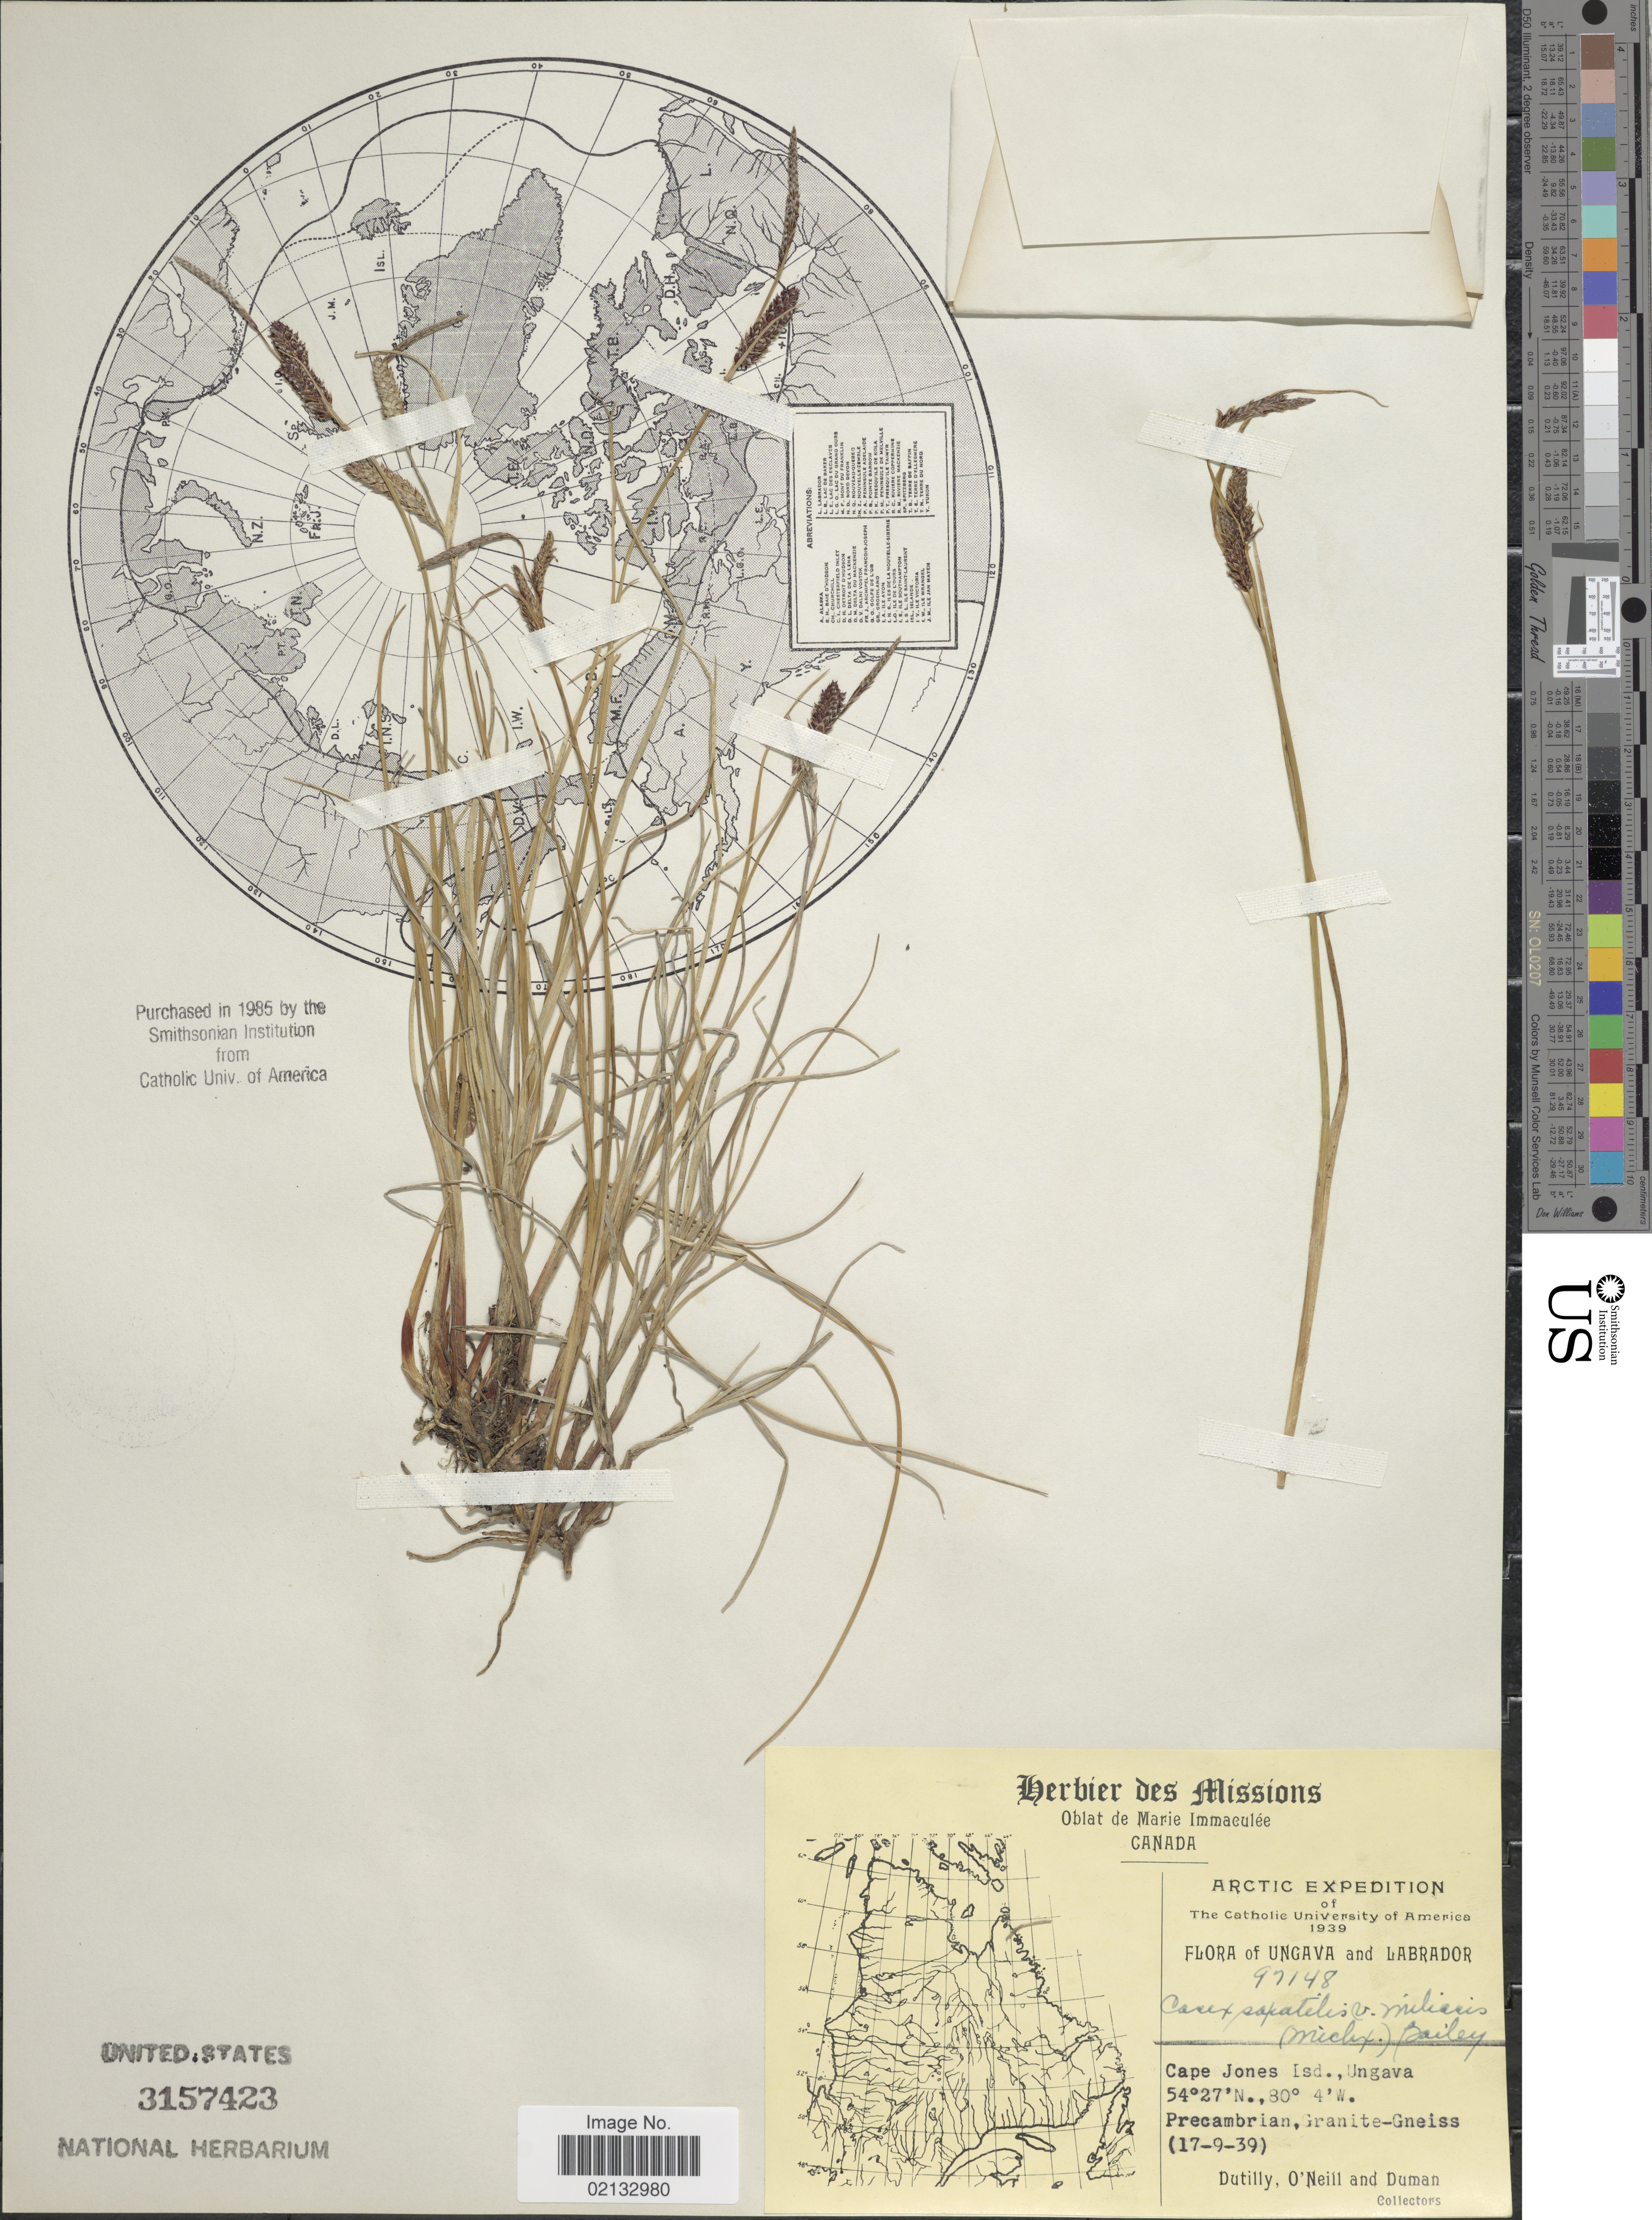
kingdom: Plantae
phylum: Tracheophyta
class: Liliopsida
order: Poales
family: Cyperaceae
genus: Carex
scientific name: Carex saxatilis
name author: L.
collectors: -. Dutilly, O' Neill & -. Duman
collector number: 97148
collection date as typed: Transcribed d/m/y: 17/9/39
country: Canada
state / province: Nunavut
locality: Arctic. Cape Jones Isd., Ungava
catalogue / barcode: US 3157423